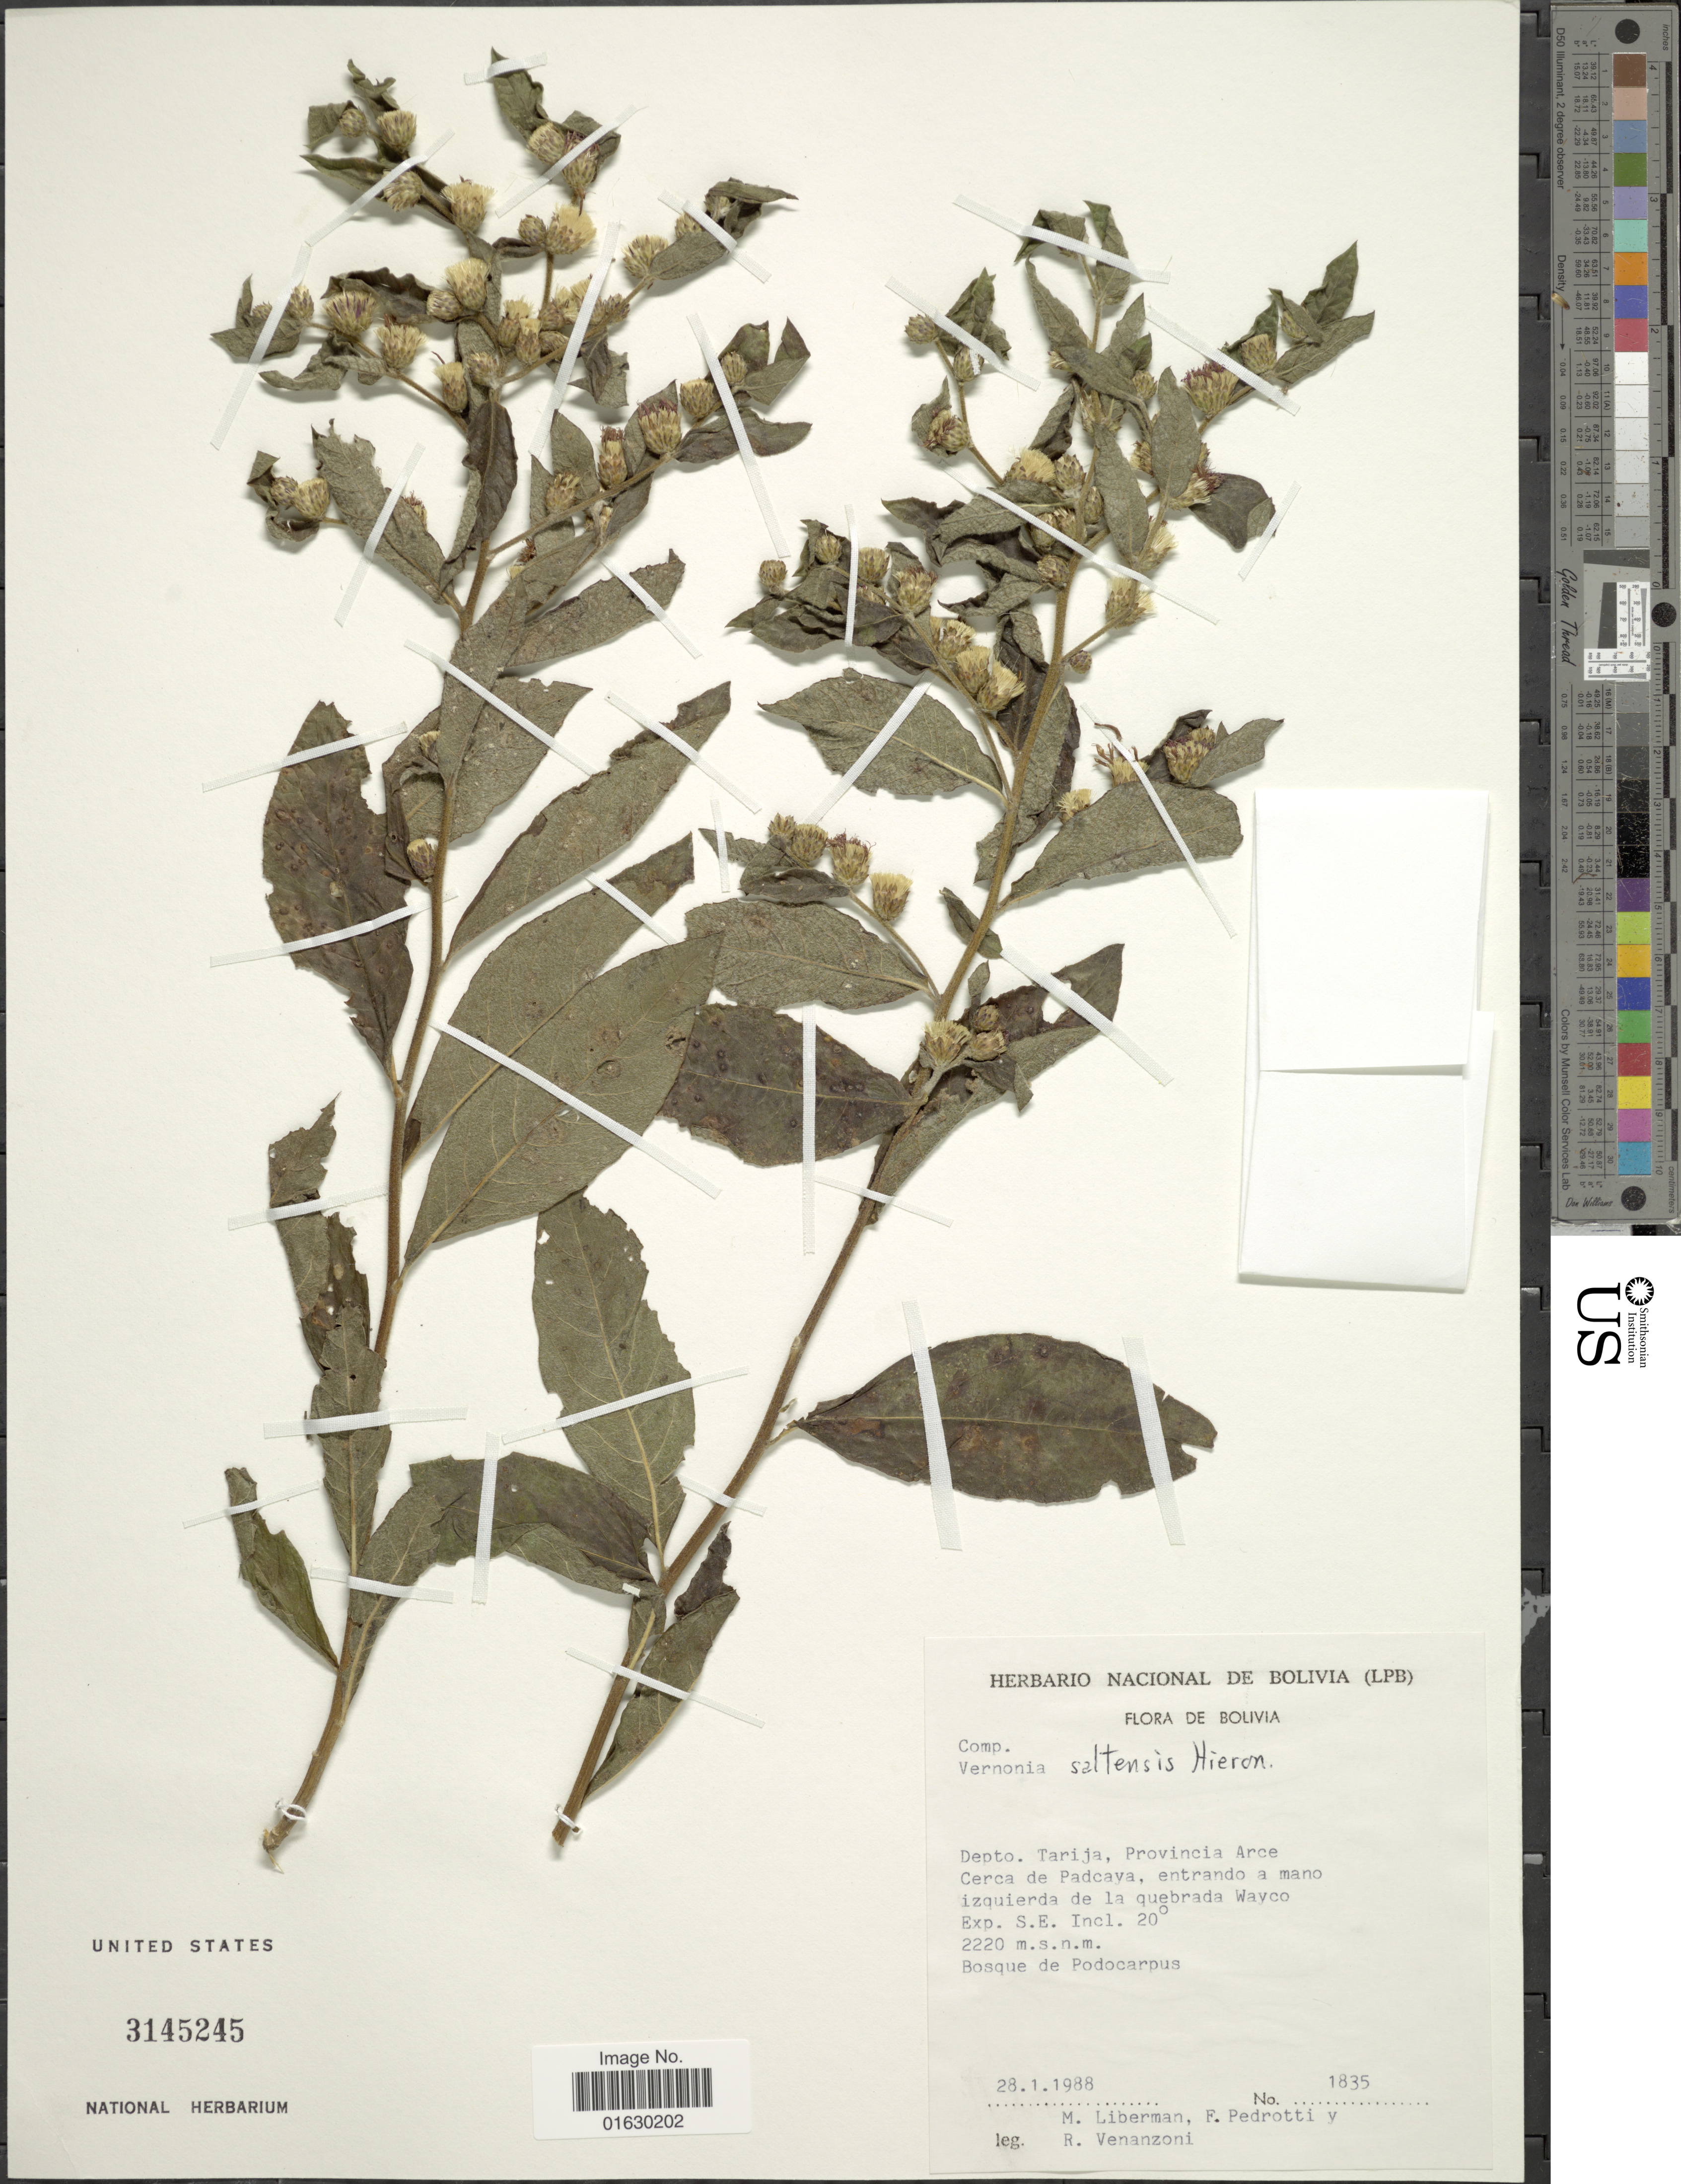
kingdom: Plantae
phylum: Tracheophyta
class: Magnoliopsida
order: Asterales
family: Asteraceae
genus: Lessingianthus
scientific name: Lessingianthus saltensis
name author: (Hieron.) H. Rob.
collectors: M. Liberman, R. Venanzoni & F. Pedrotti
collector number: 1835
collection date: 1988-01-28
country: Bolivia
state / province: Tarija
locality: Depto. Tarija, Provincia Arce Cerca de Padcaya, entrando a mano izquierda de la quebrada Wayco, Exp. S.E. Incl. 20°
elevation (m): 2220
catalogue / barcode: US 3145245